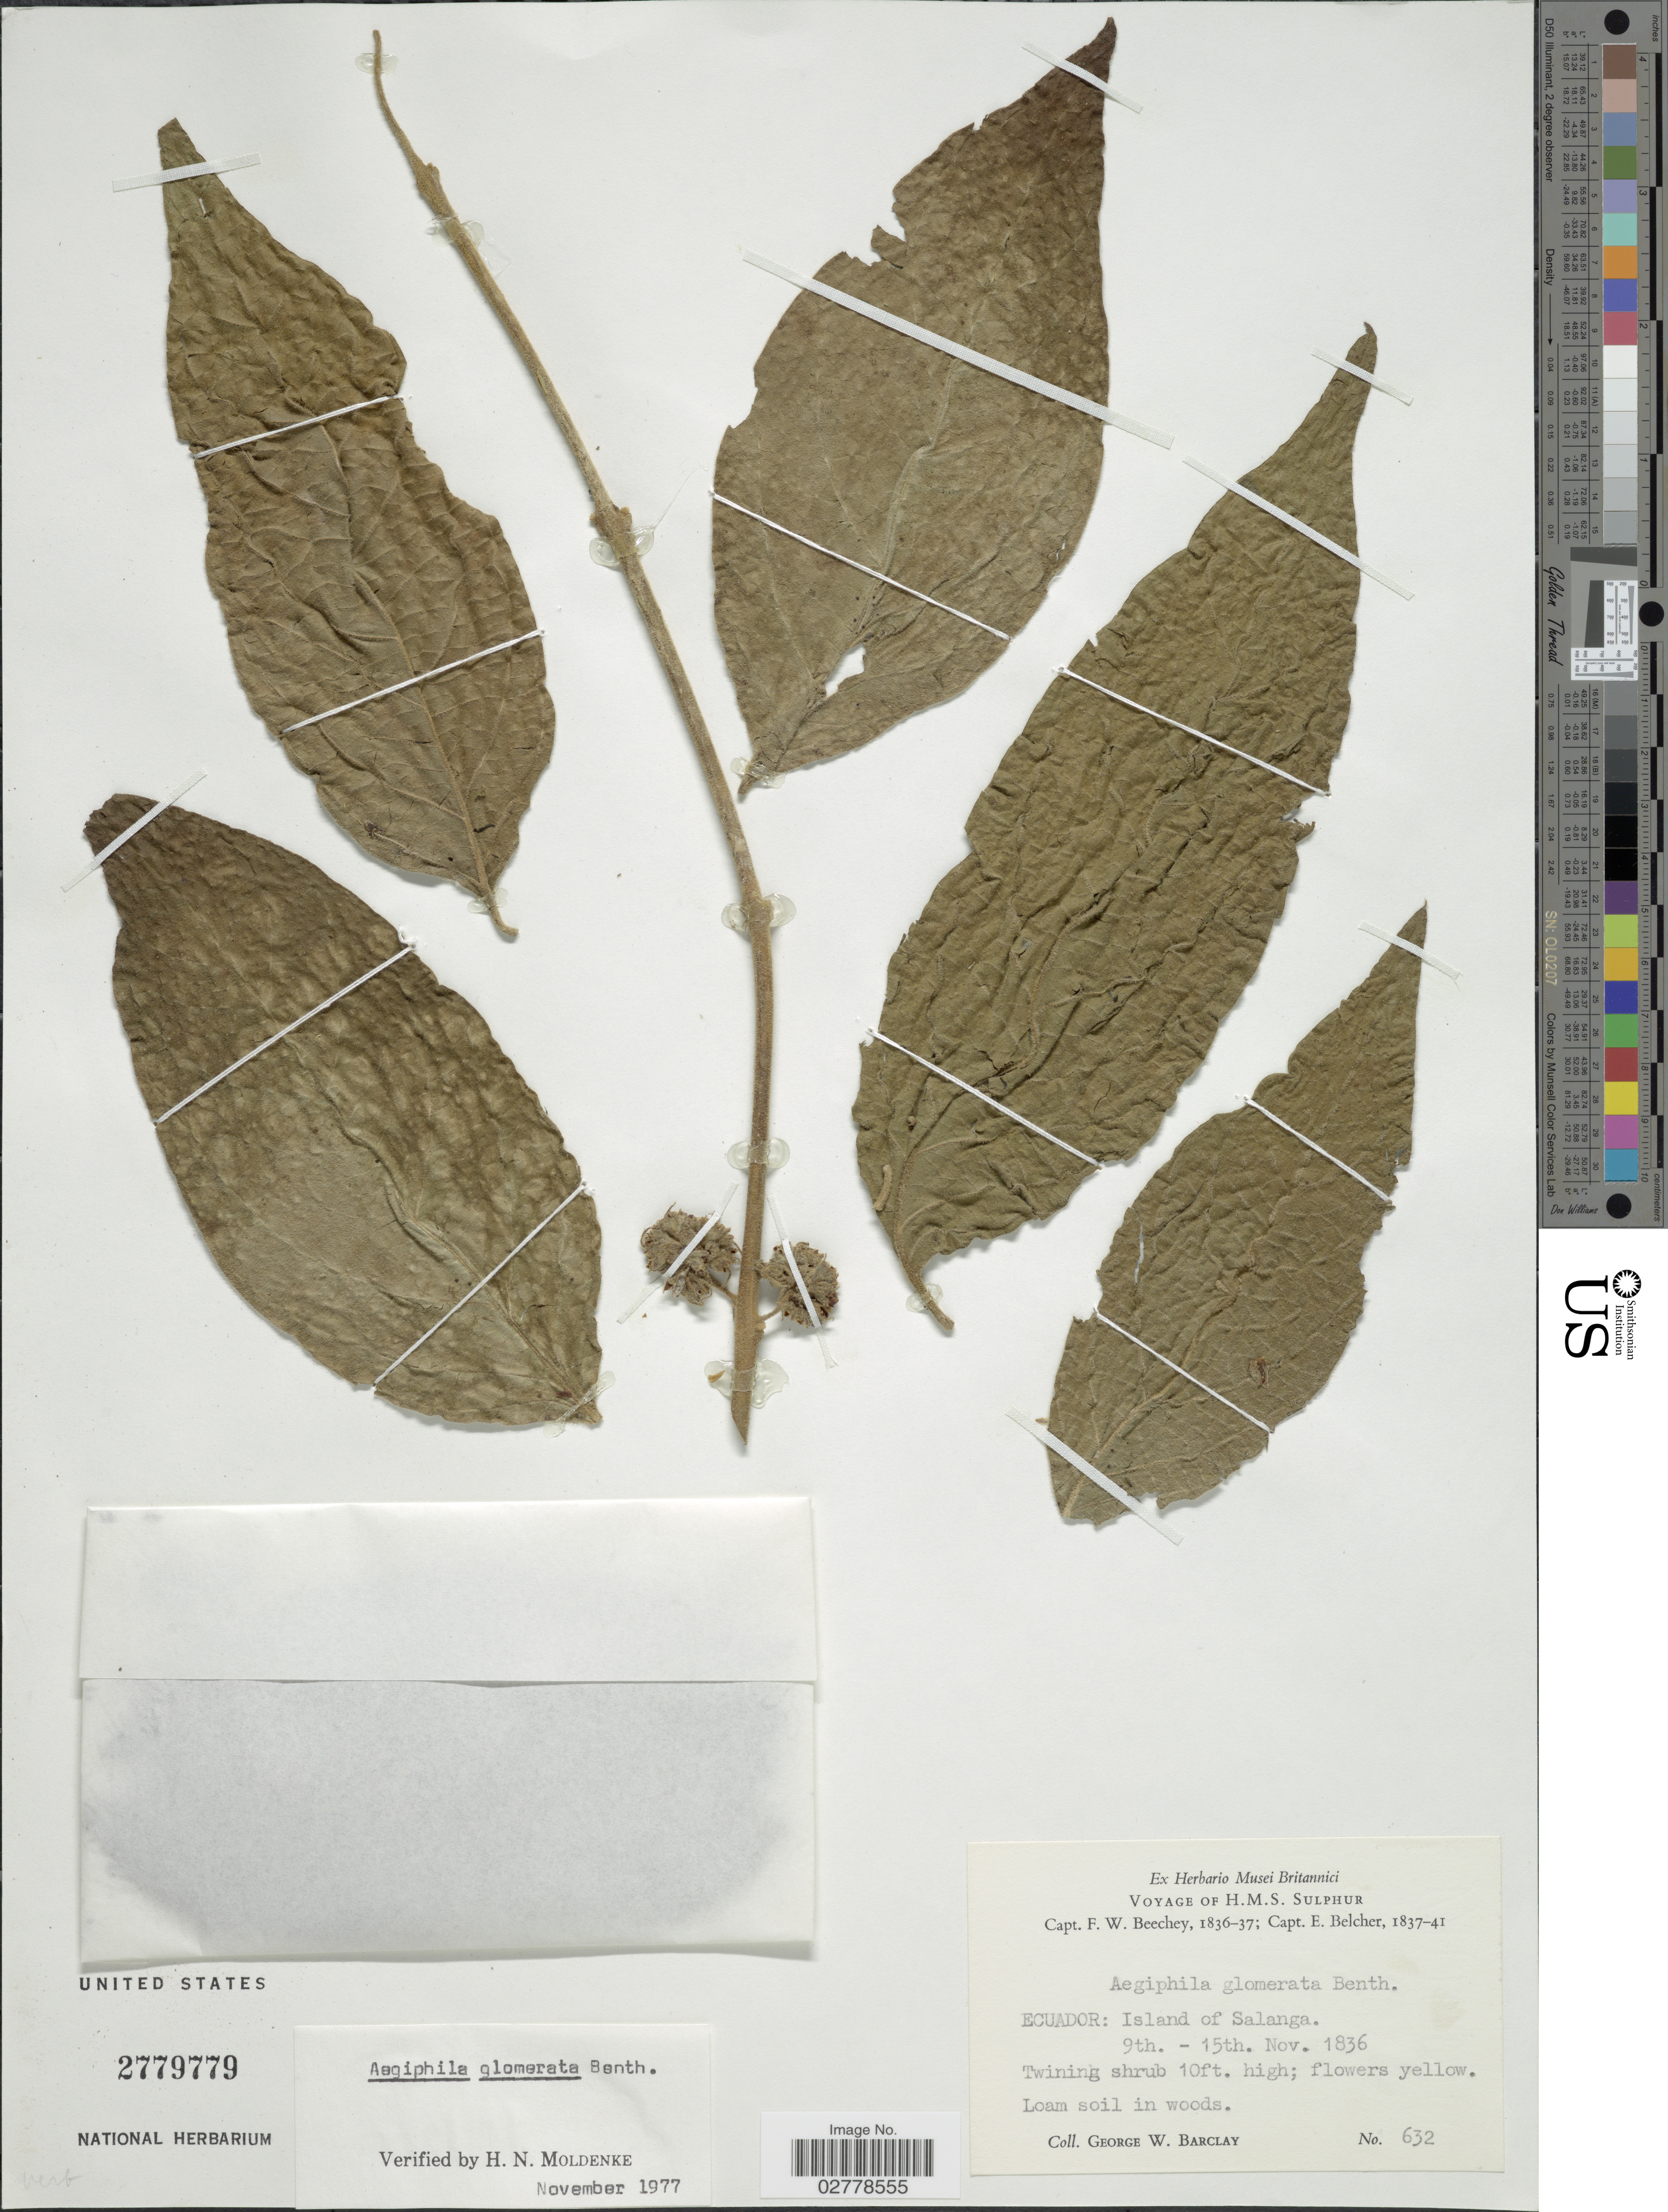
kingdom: Plantae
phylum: Tracheophyta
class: Magnoliopsida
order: Lamiales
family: Lamiaceae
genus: Aegiphila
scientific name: Aegiphila glomerata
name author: Benth.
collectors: G. W. Barclay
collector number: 632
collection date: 1836-11-09/1836-11-15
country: Ecuador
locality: Island of Salanga.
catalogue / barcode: US 2779779